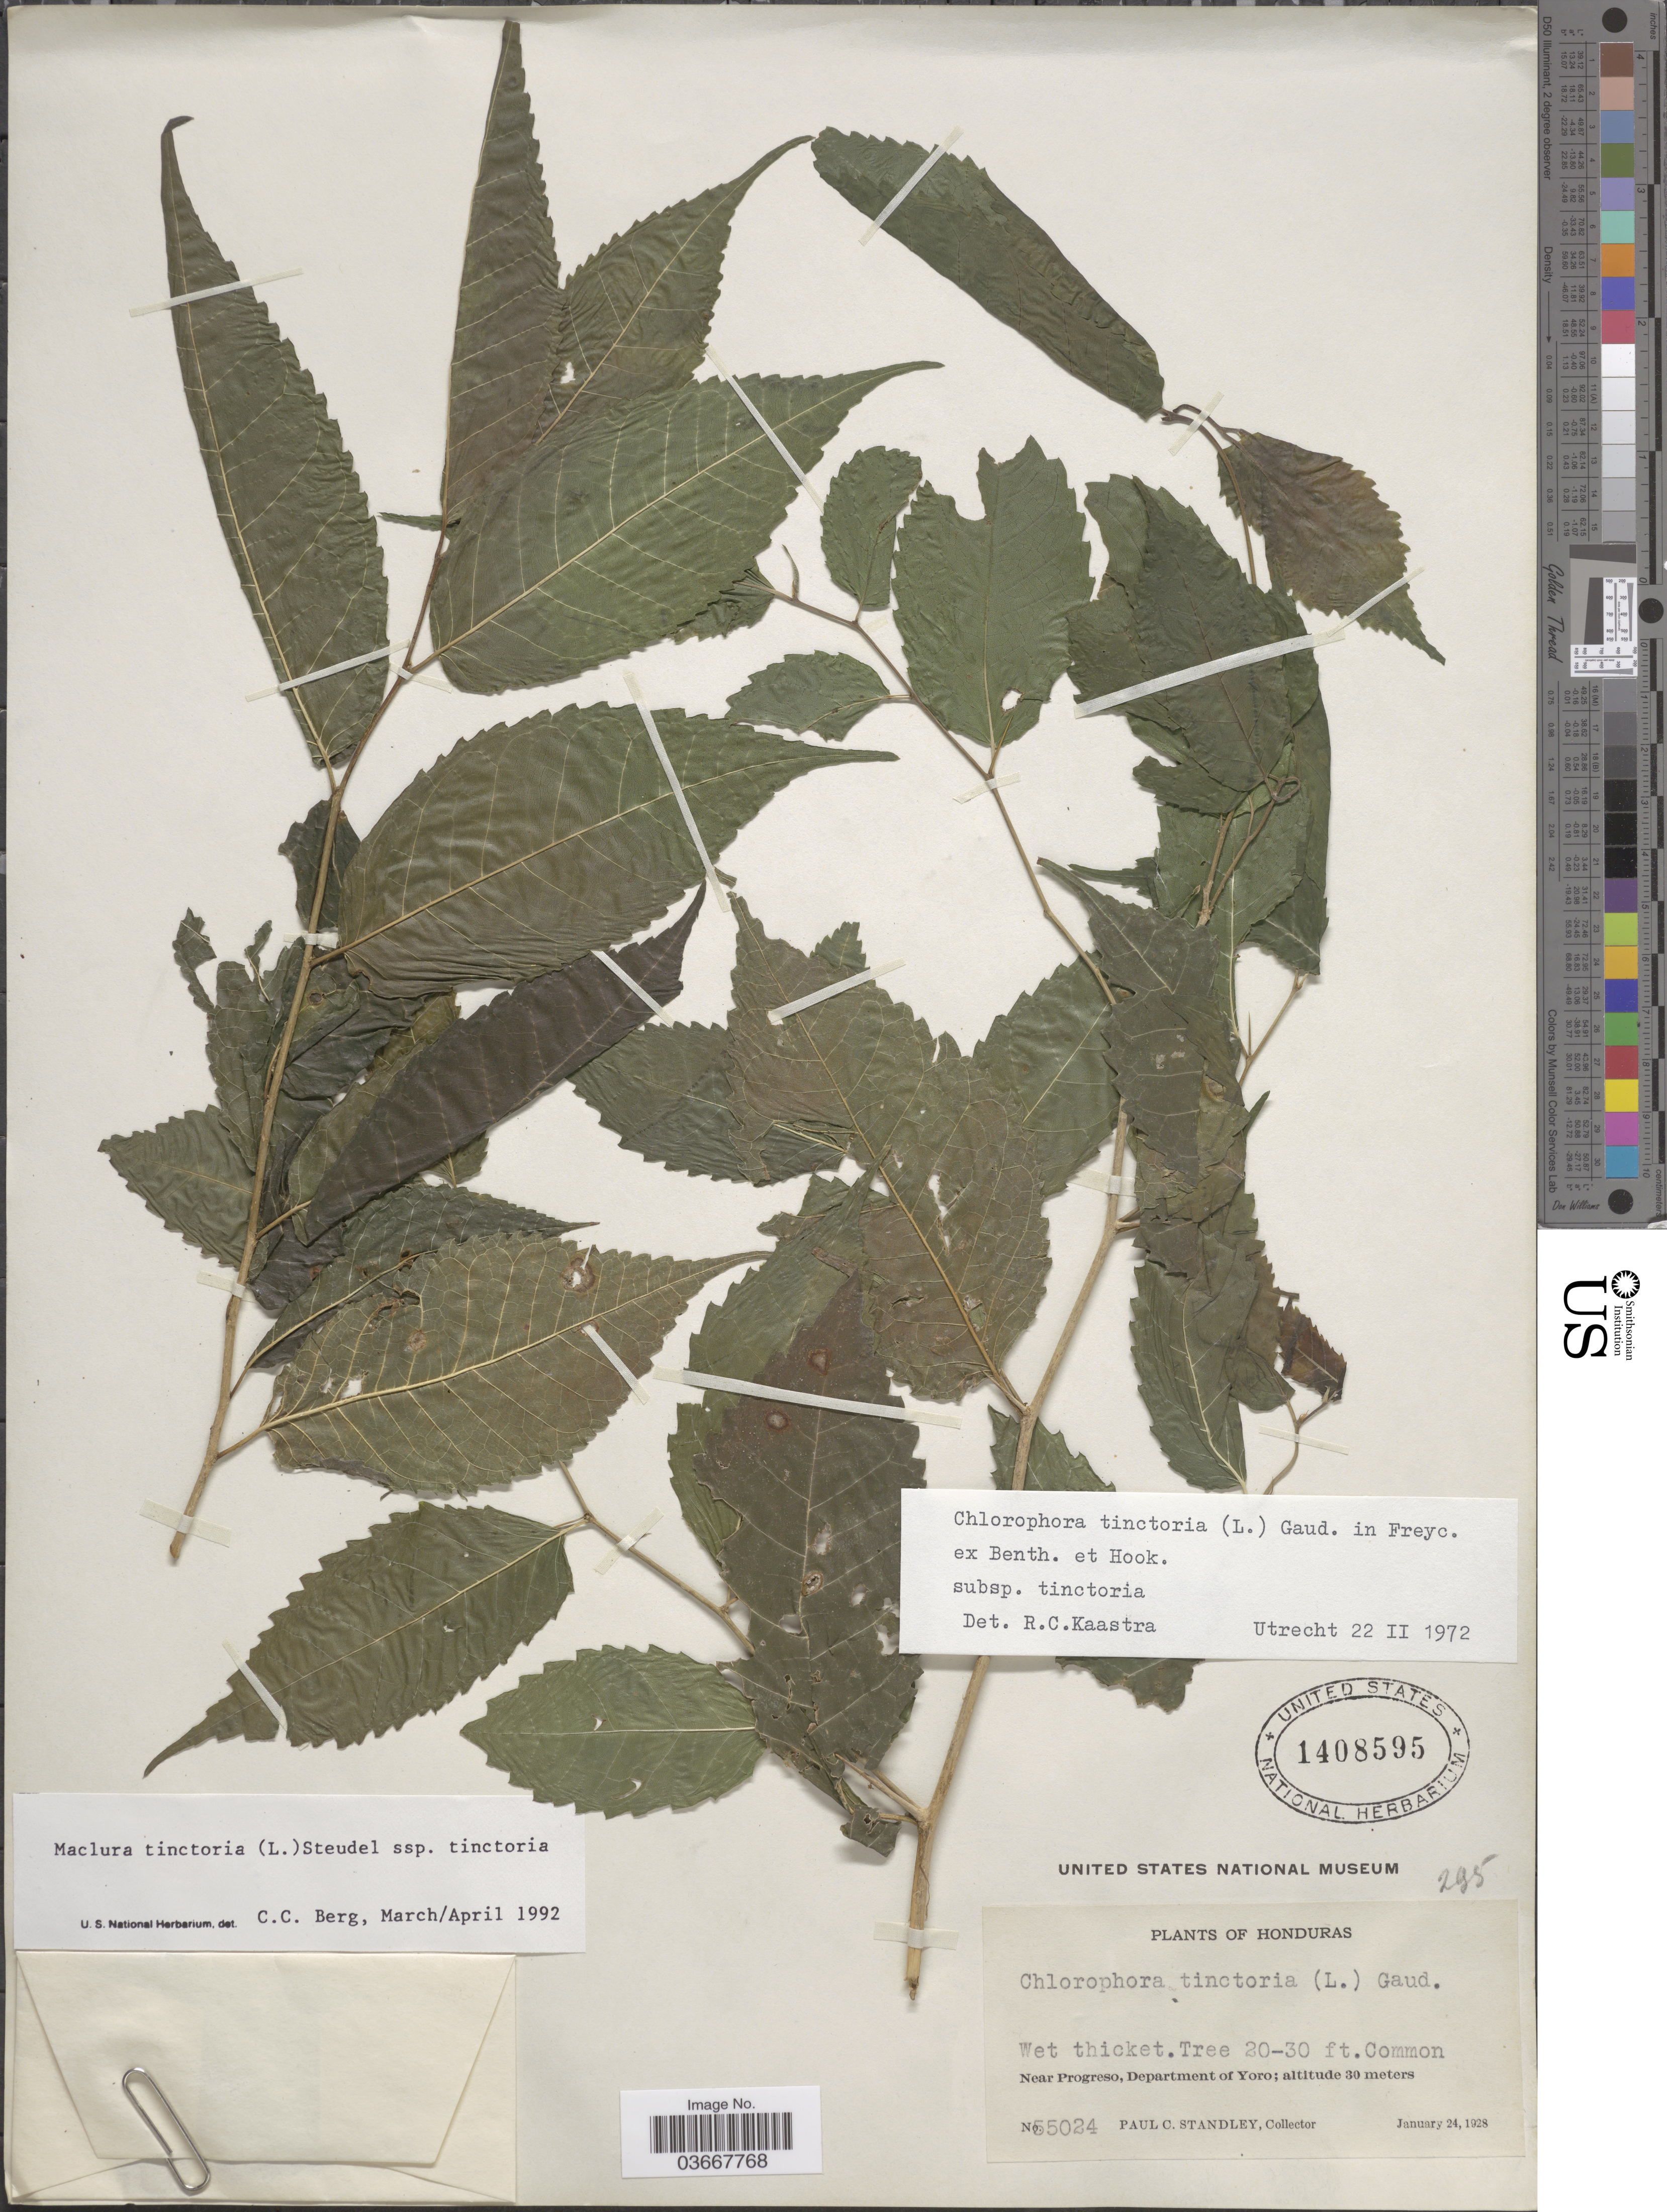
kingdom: Plantae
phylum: Tracheophyta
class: Magnoliopsida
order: Rosales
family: Moraceae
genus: Maclura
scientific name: Maclura tinctoria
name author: (L.) D. Don ex Steud.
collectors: P. C. Standley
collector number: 55024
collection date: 1928-01-24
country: Honduras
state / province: Yoro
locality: Near Progreso, Department of Yoro.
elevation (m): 30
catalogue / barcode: US 1408595